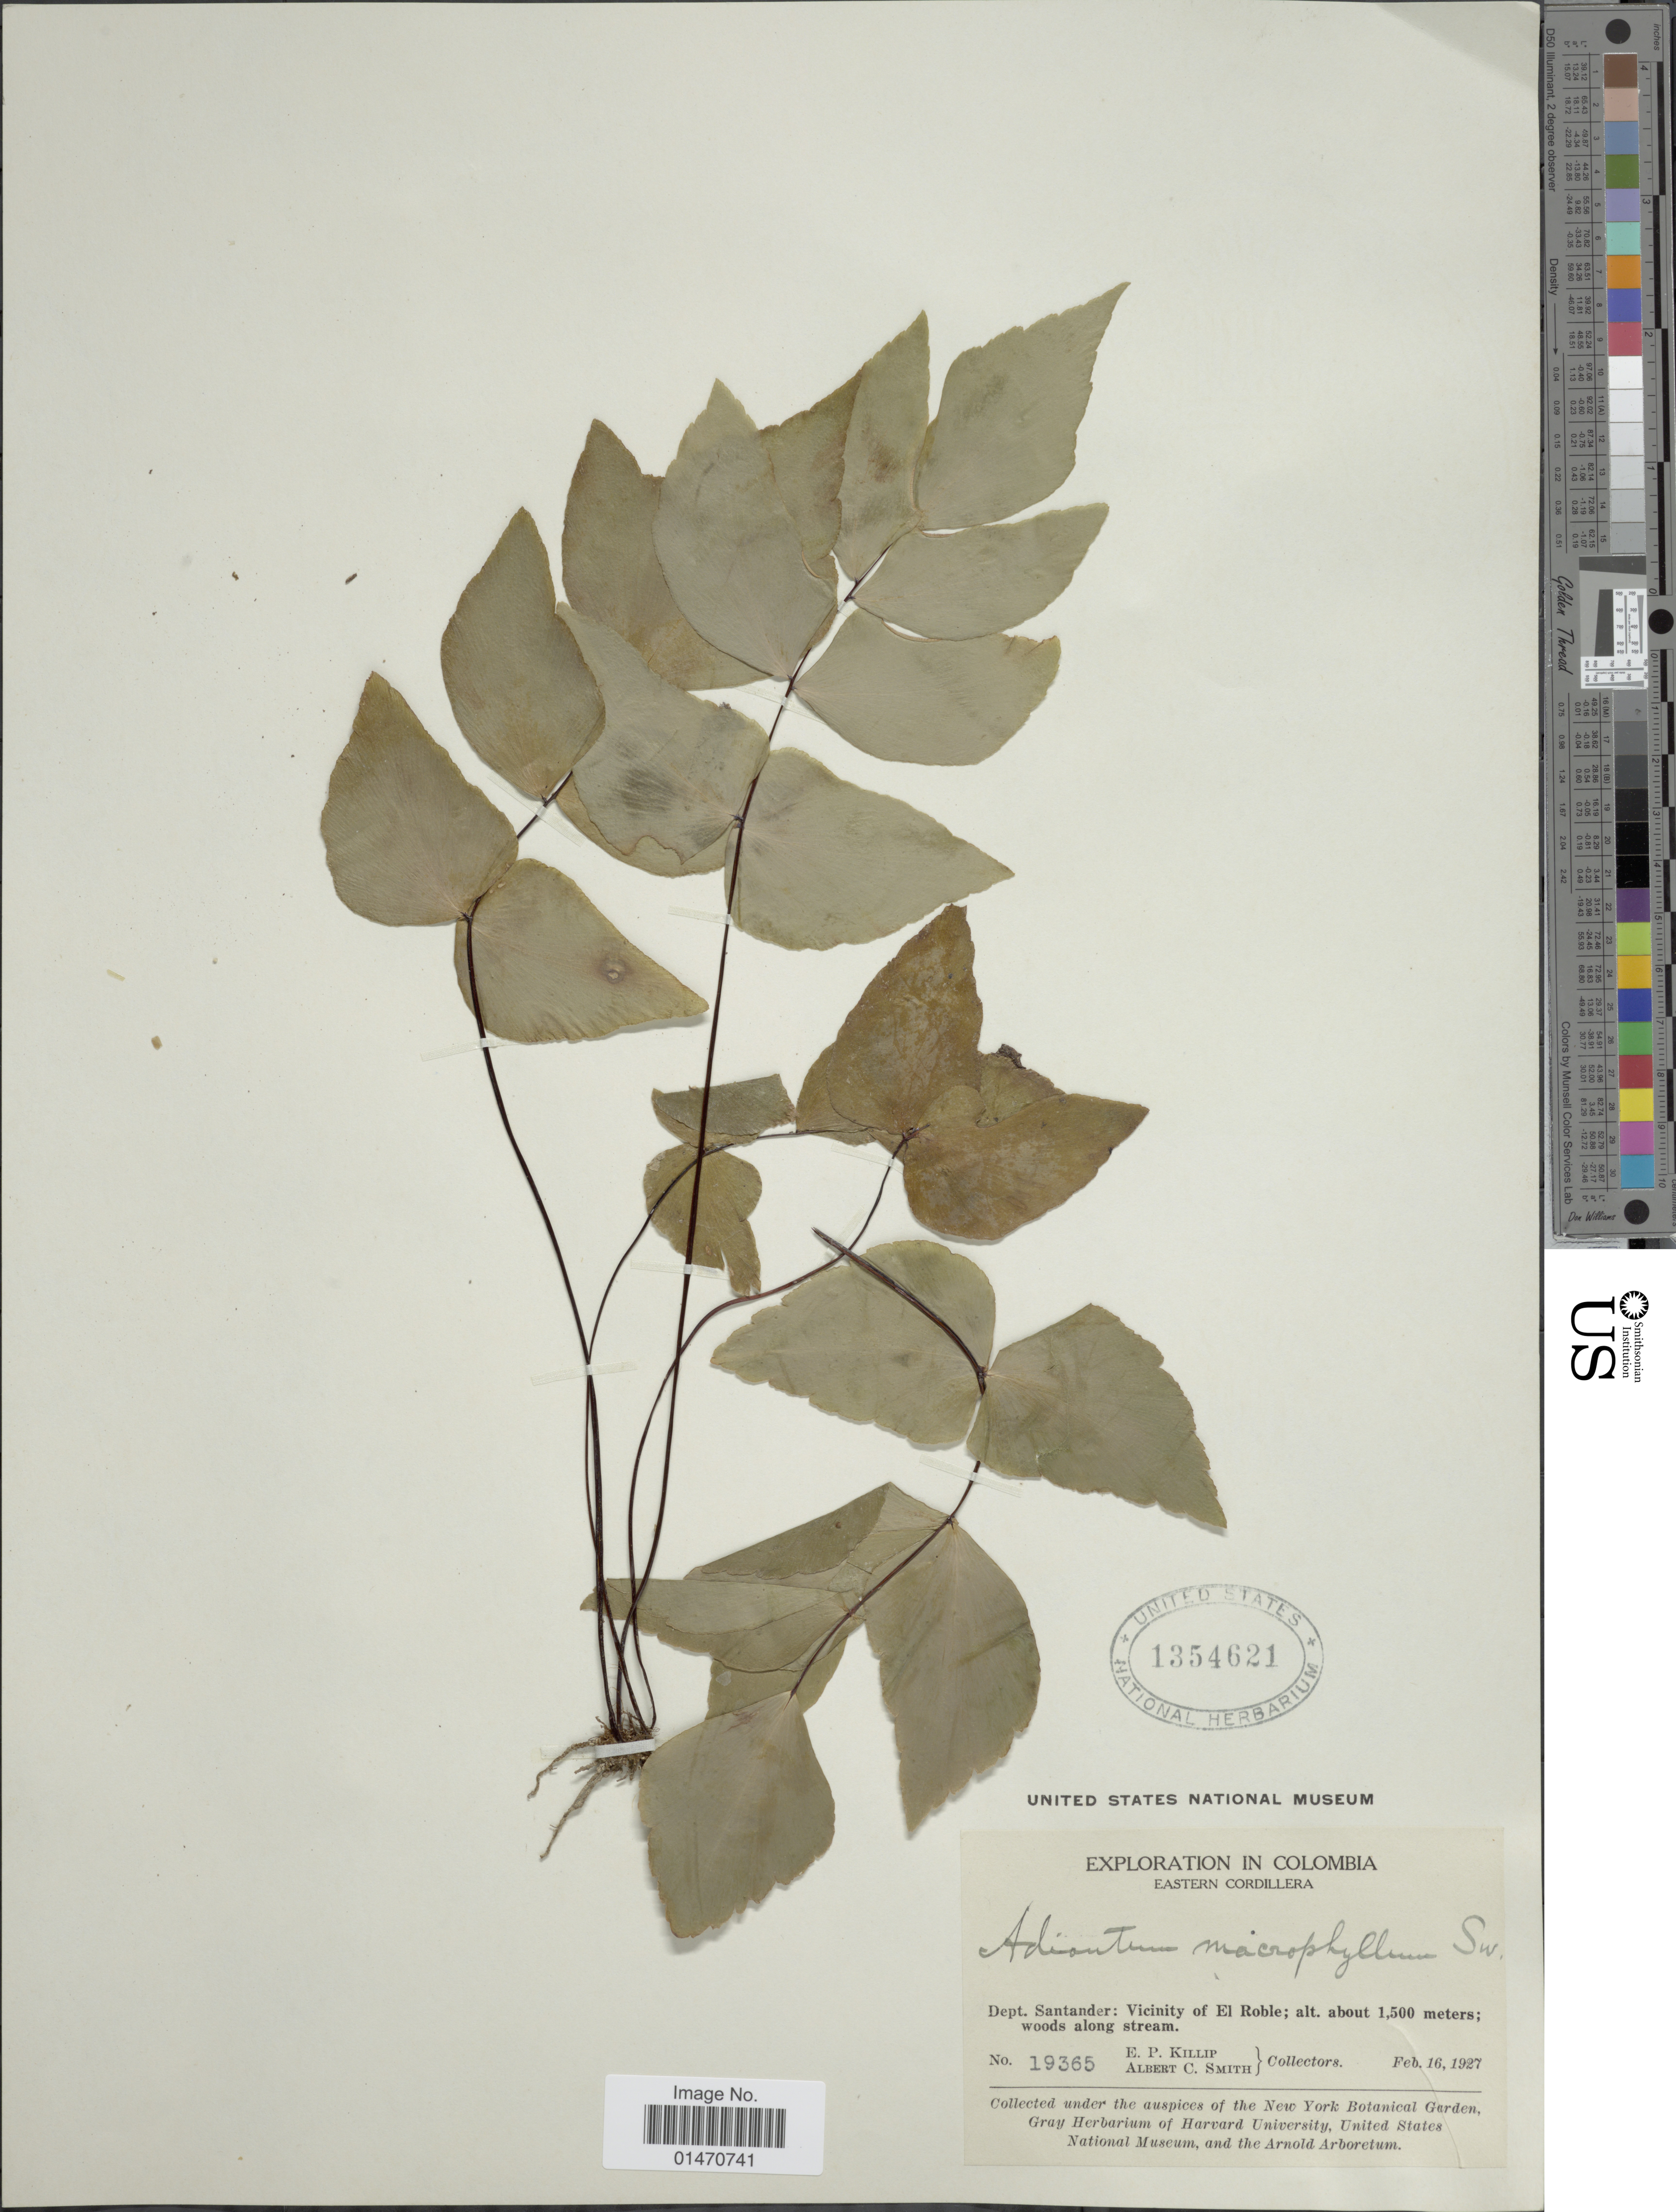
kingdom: Plantae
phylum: Tracheophyta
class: Polypodiopsida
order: Polypodiales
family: Pteridaceae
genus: Adiantum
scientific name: Adiantum macrophyllum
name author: Sw.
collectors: E. P. Killip & A. C. Smith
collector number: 19365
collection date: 1927-02-16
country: Colombia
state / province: Santander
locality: Dept. Santander: Vicinity of El Roble, Eastern Cordilllera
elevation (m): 1500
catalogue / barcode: US 1354621